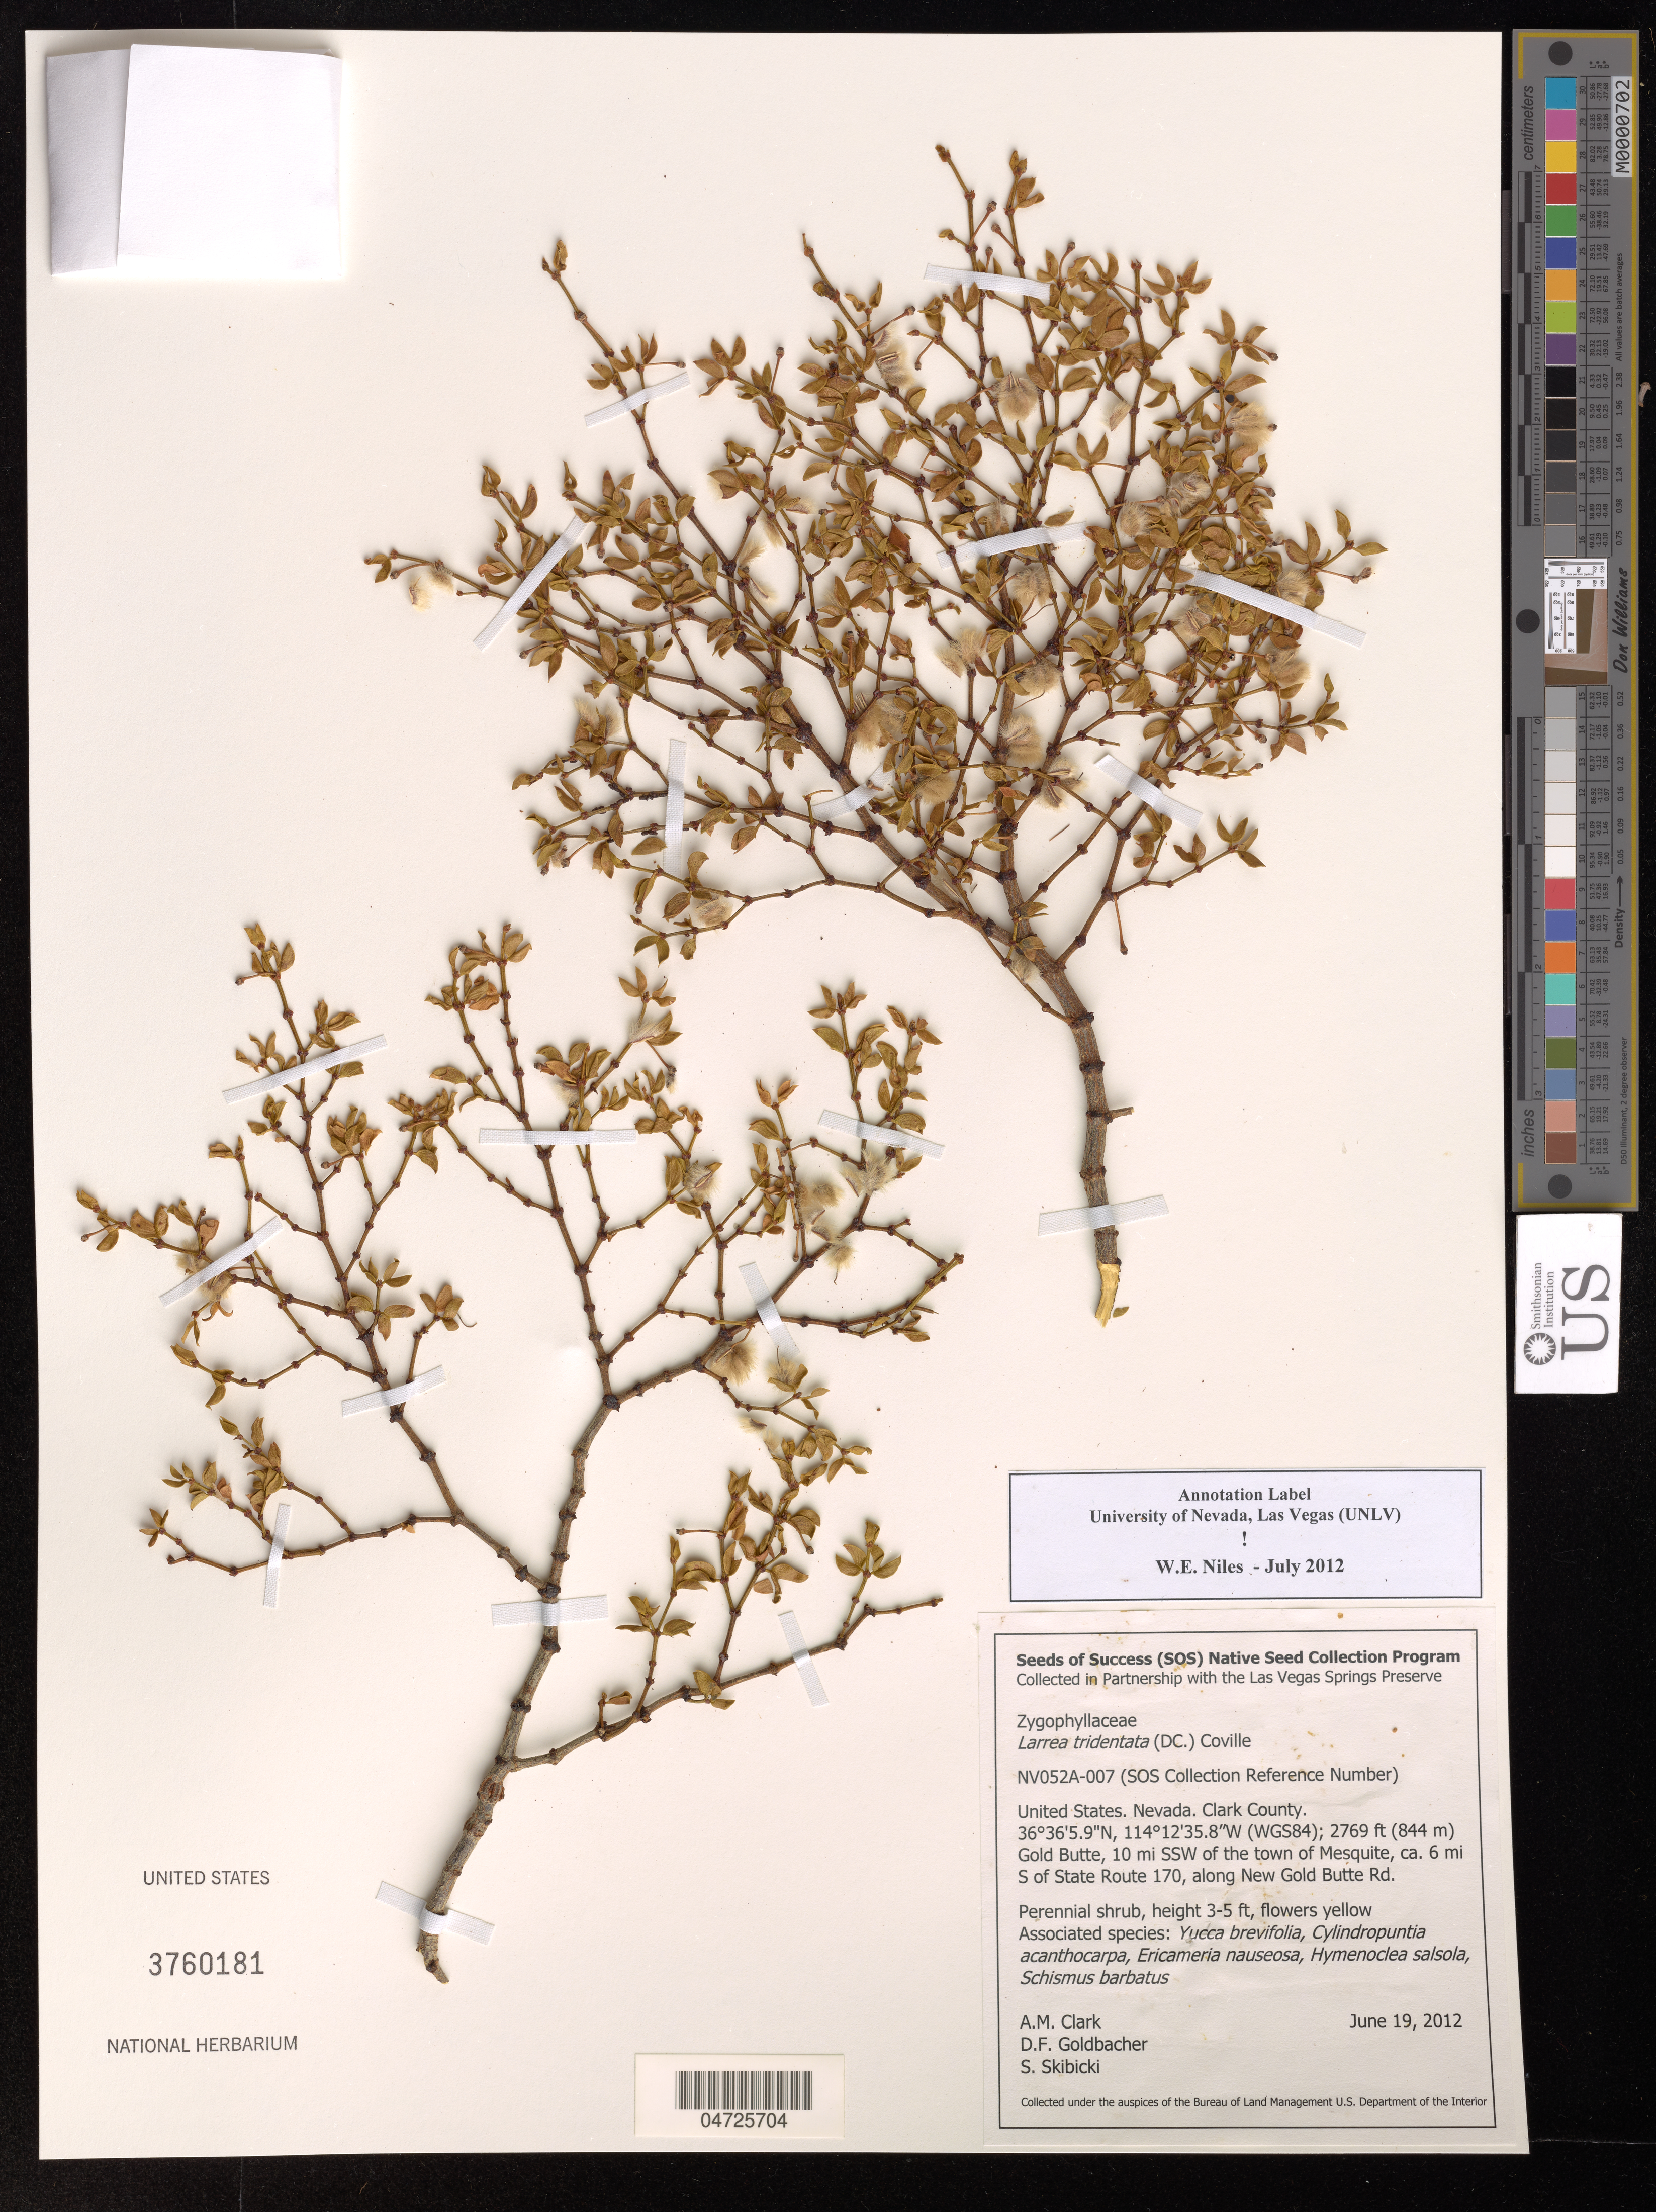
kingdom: Plantae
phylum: Tracheophyta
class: Magnoliopsida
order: Zygophyllales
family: Zygophyllaceae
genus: Larrea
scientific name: Larrea tridentata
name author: (Sessé & Moc. ex DC.) Coville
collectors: A. Clark, D. Goldbacher & S. Skibicki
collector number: NV052A-007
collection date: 2012-06-19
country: United States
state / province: Nevada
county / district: Clark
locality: Clark County. (WGS84); Gold Butte, 10 mi SSW of the town of Mesquite, ca. 6 mi S of State Route, 170, along New Gold Butte Rd.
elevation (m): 844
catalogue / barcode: US 3760181